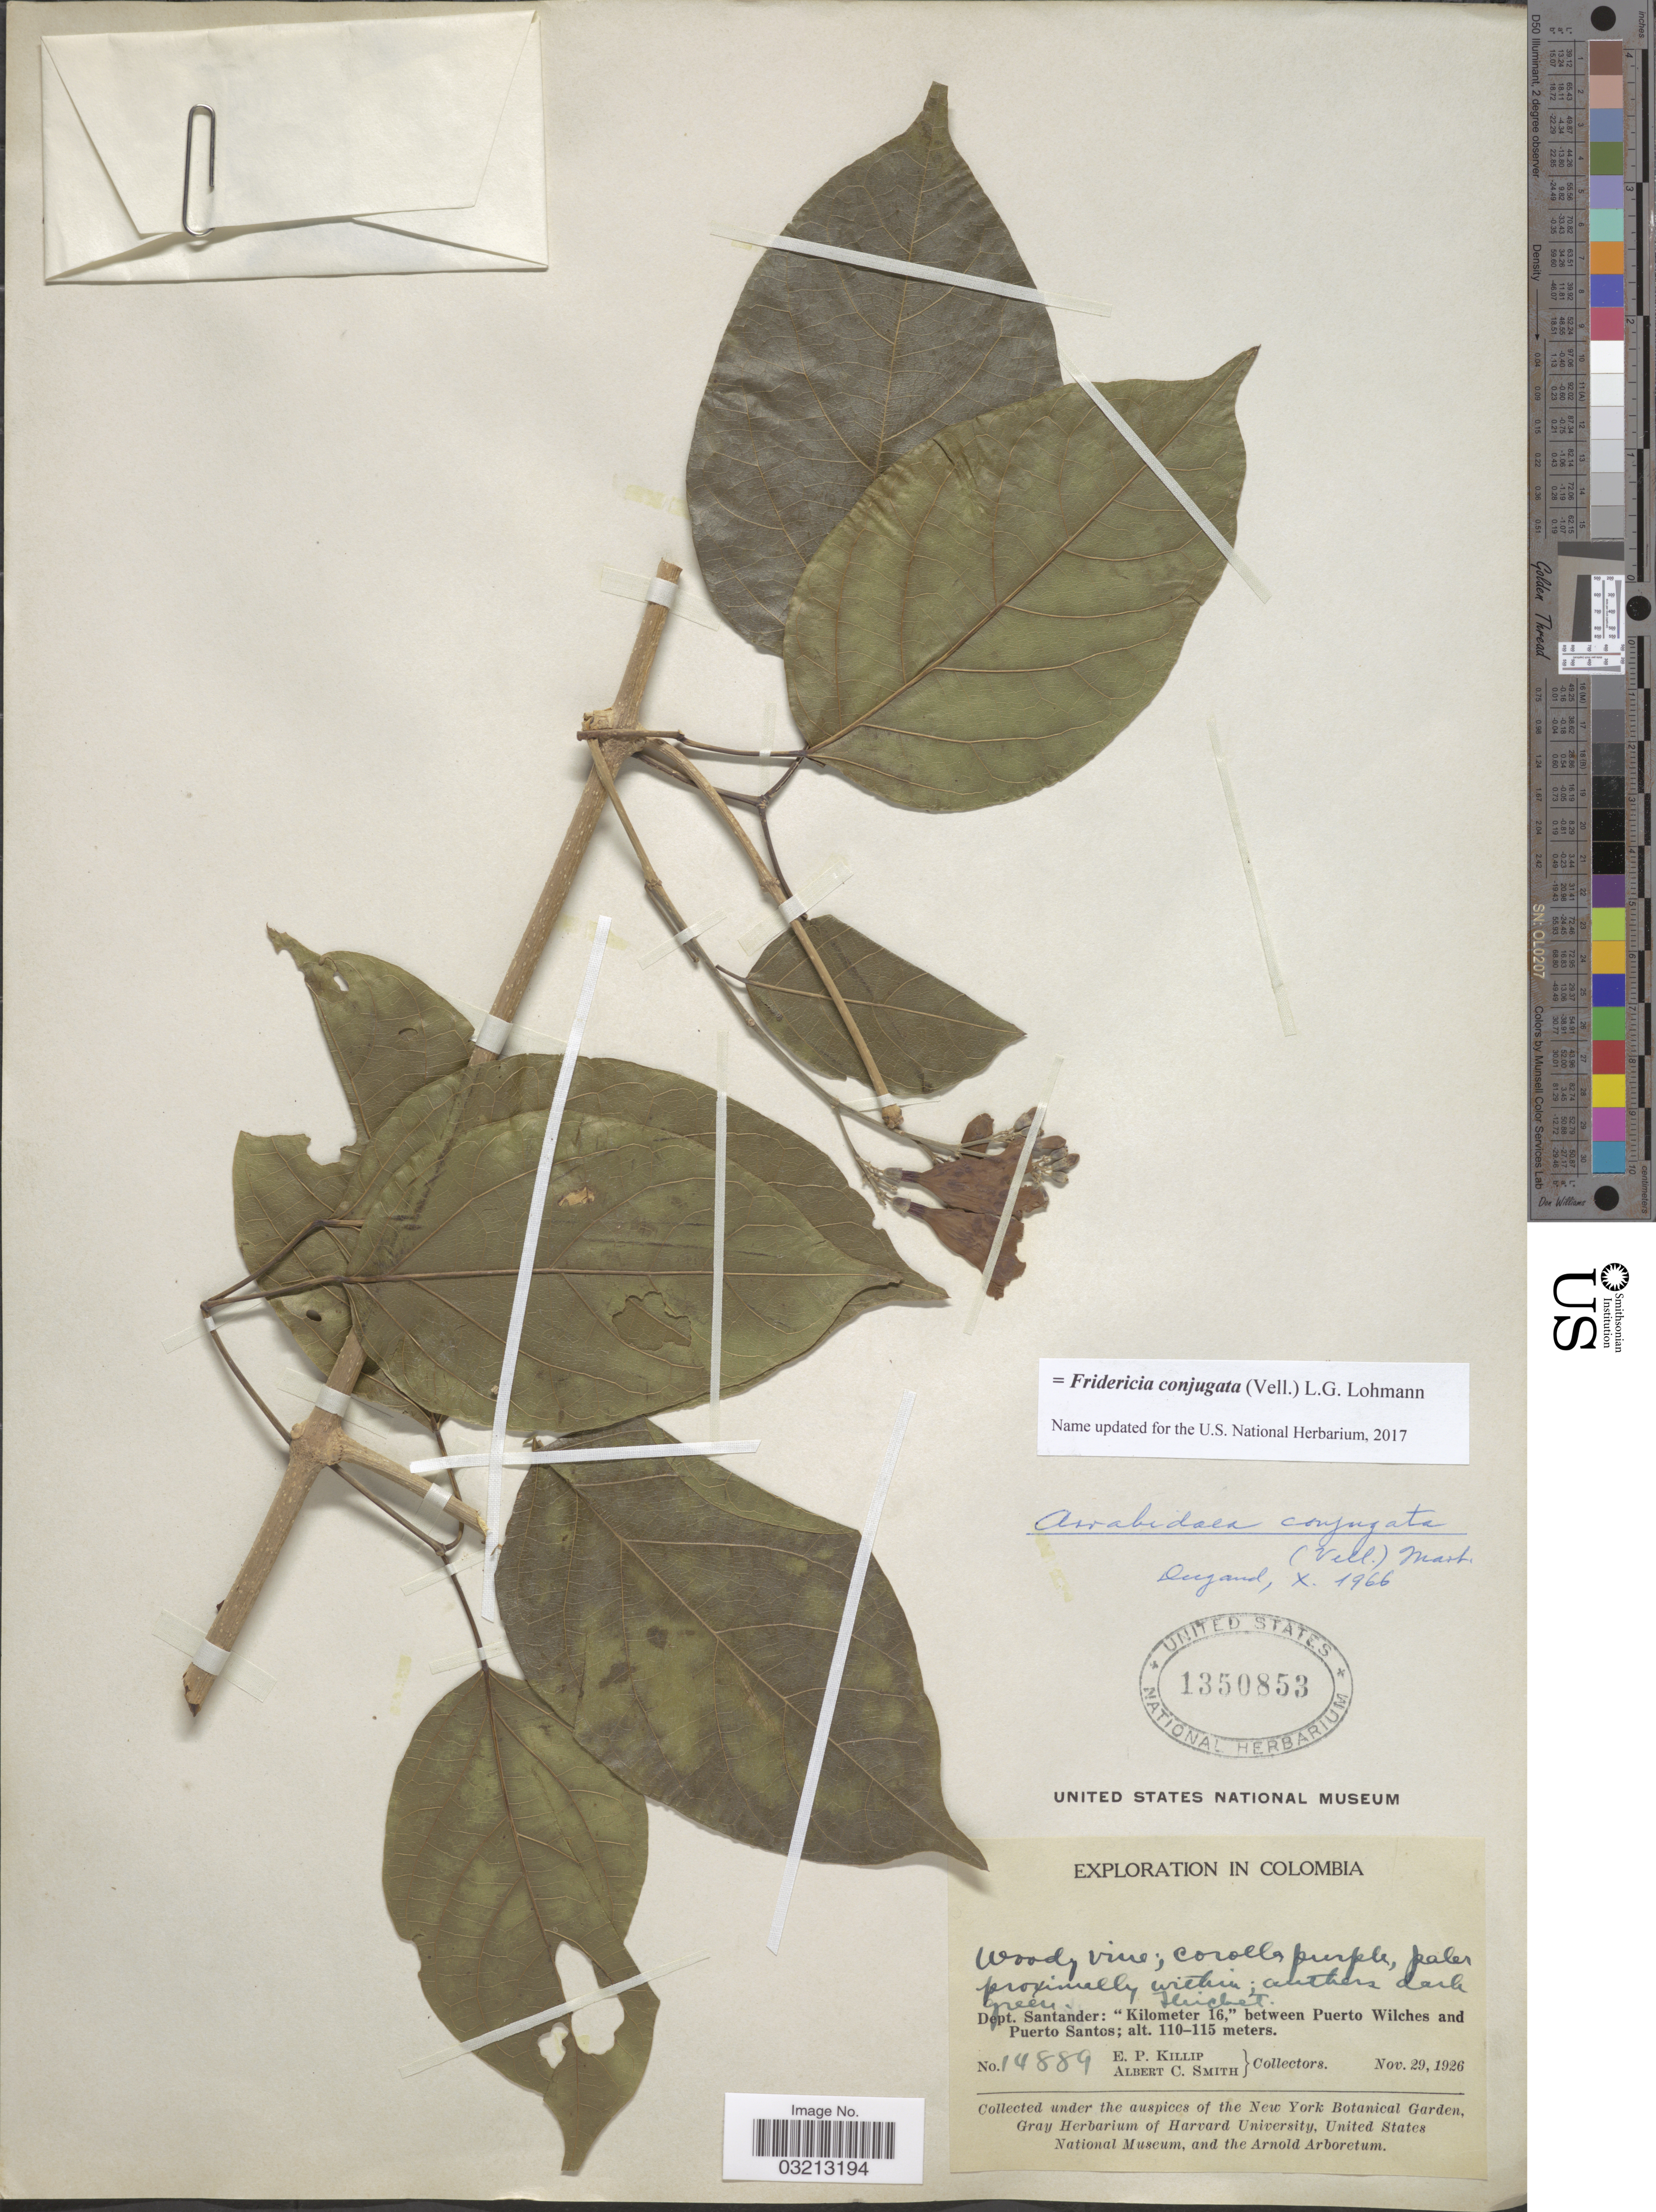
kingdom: Plantae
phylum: Tracheophyta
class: Magnoliopsida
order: Lamiales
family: Bignoniaceae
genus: Fridericia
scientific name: Fridericia conjugata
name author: (Vell.) L.G. Lohmann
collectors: E. P. Killip & A. C. Smith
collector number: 14889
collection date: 1926-11-29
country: Colombia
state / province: Santander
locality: Dept. Santander: "Kilometer 16," between Puerto Wilches and Puerto Santos.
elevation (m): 110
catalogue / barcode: US 1350853